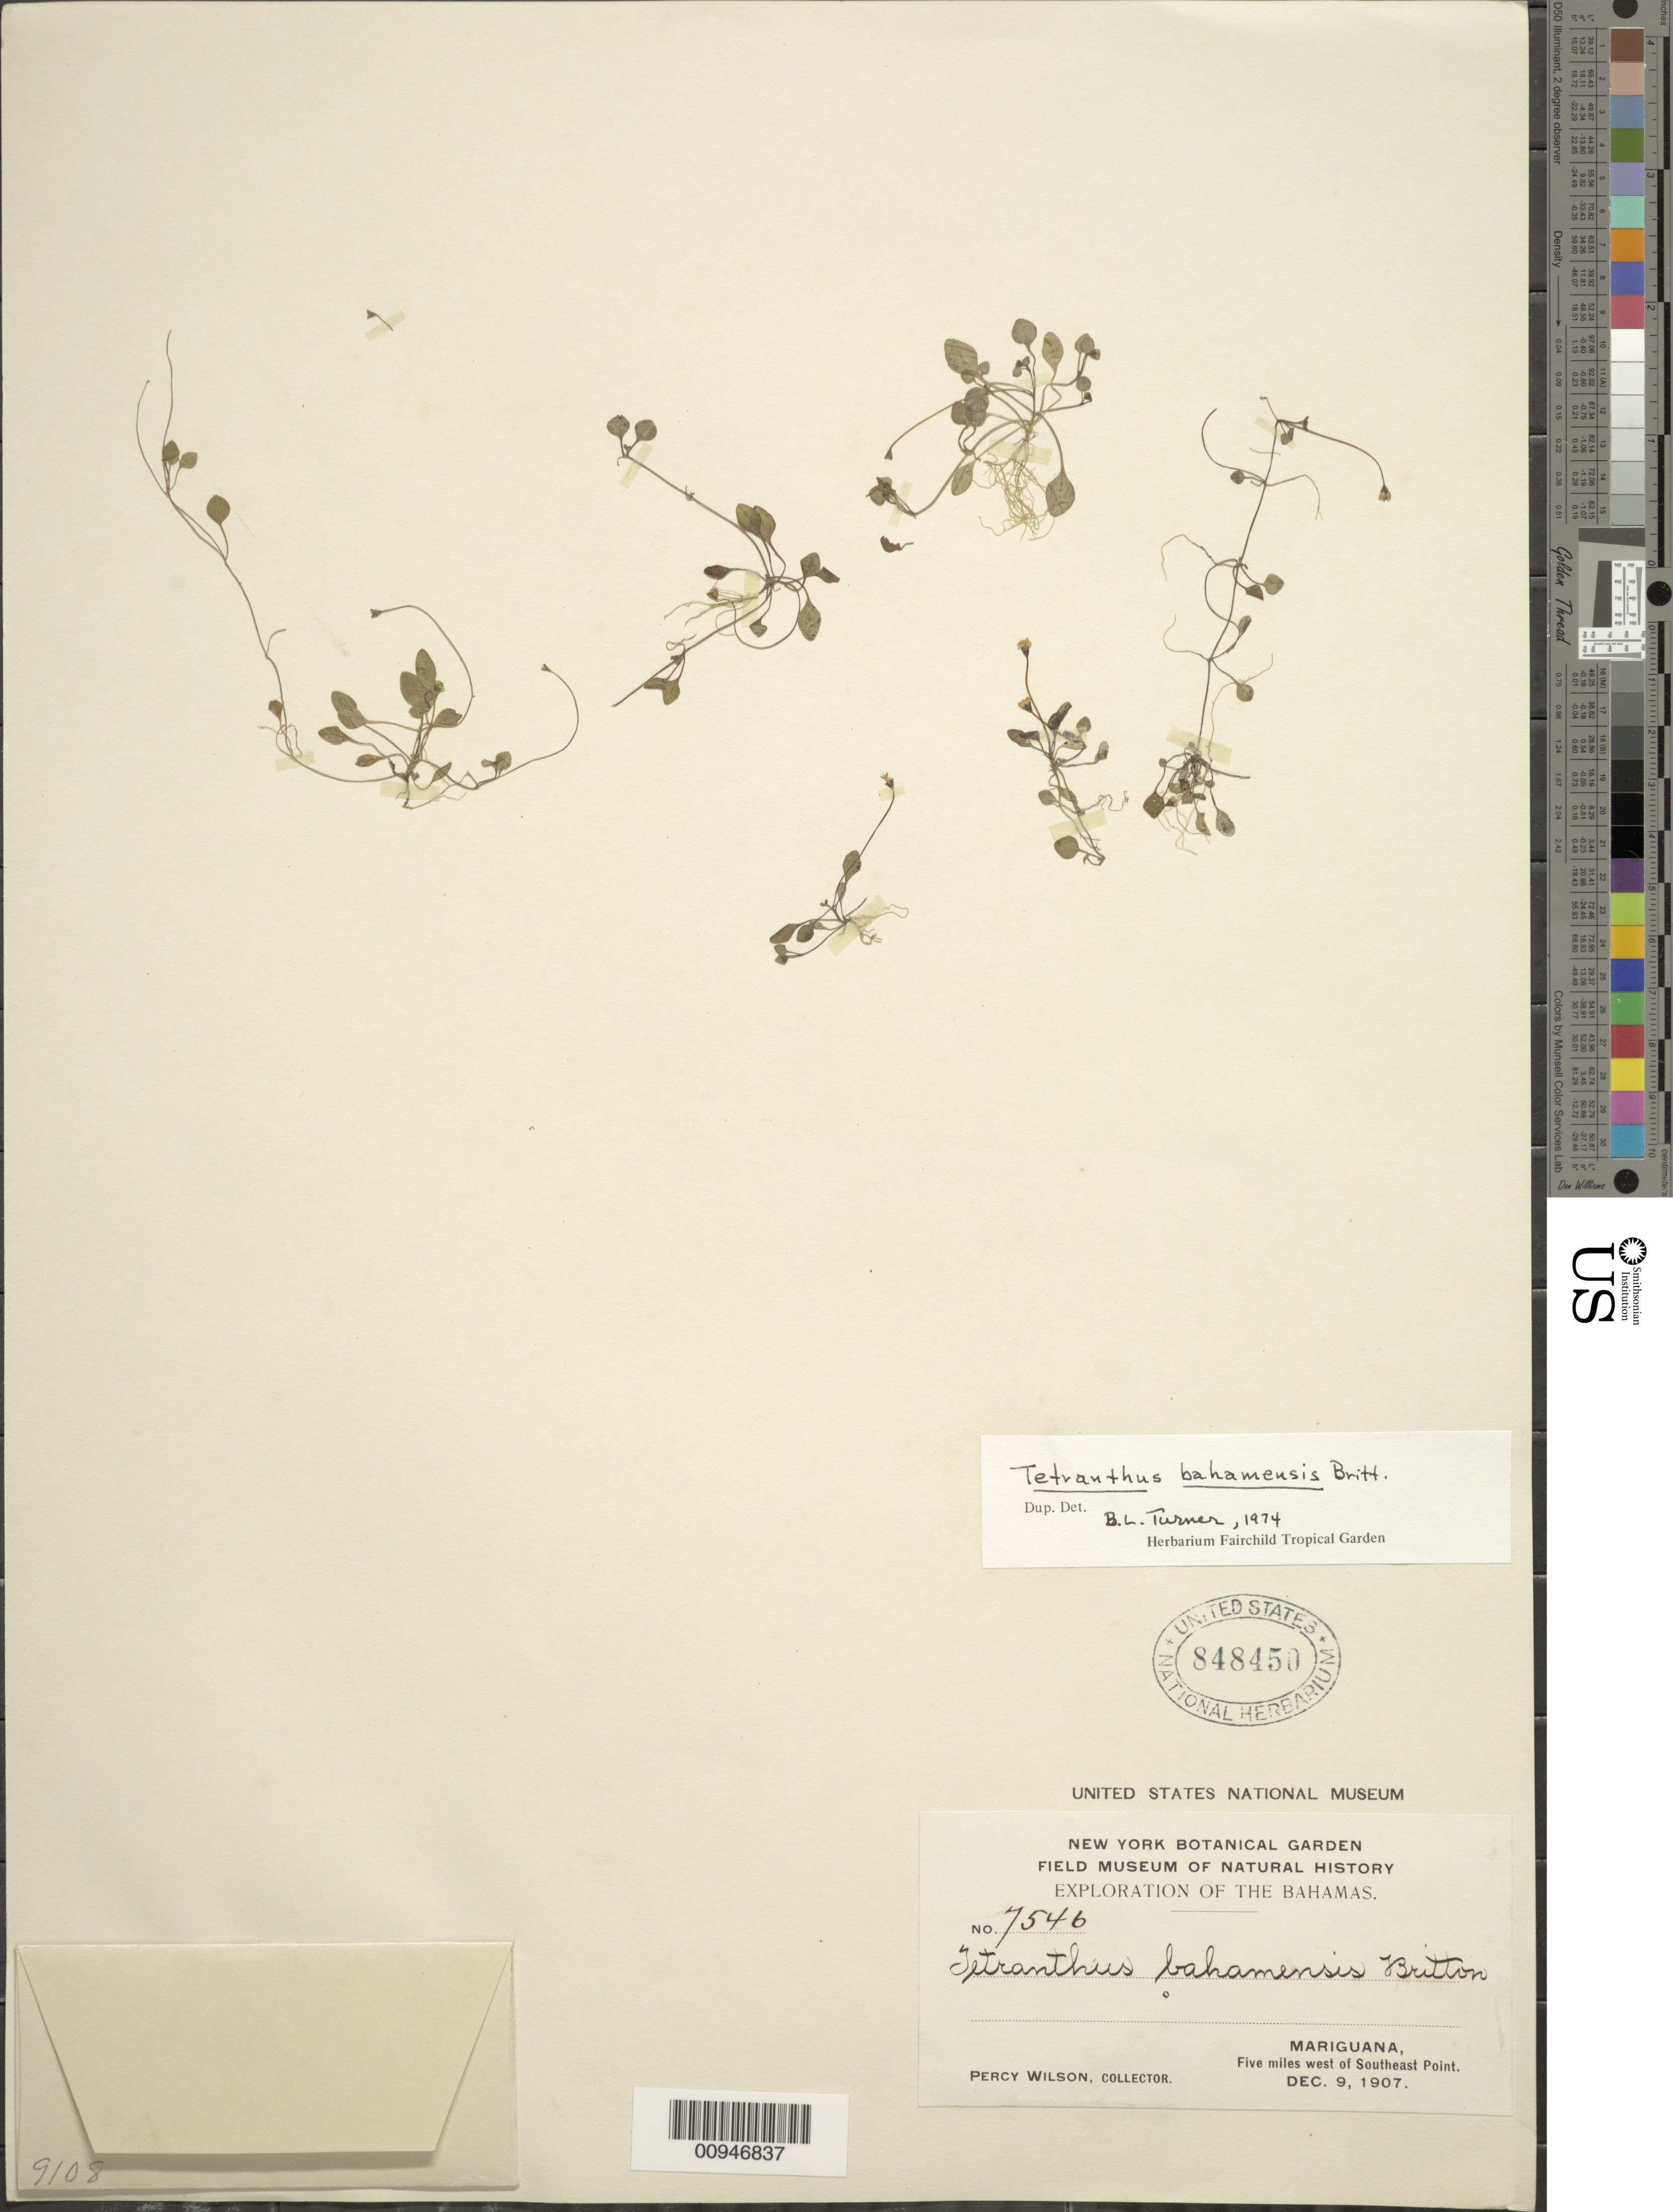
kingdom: Plantae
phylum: Tracheophyta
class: Magnoliopsida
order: Asterales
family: Asteraceae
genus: Tetranthus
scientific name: Tetranthus bahamensis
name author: Britton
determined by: Turner, B. L.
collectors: P. Wilson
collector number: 7546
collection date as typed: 09 Dec 1907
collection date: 1907-12-09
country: Bahamas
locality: Mariguana, 5 miles W of Southeast Point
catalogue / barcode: US 848450